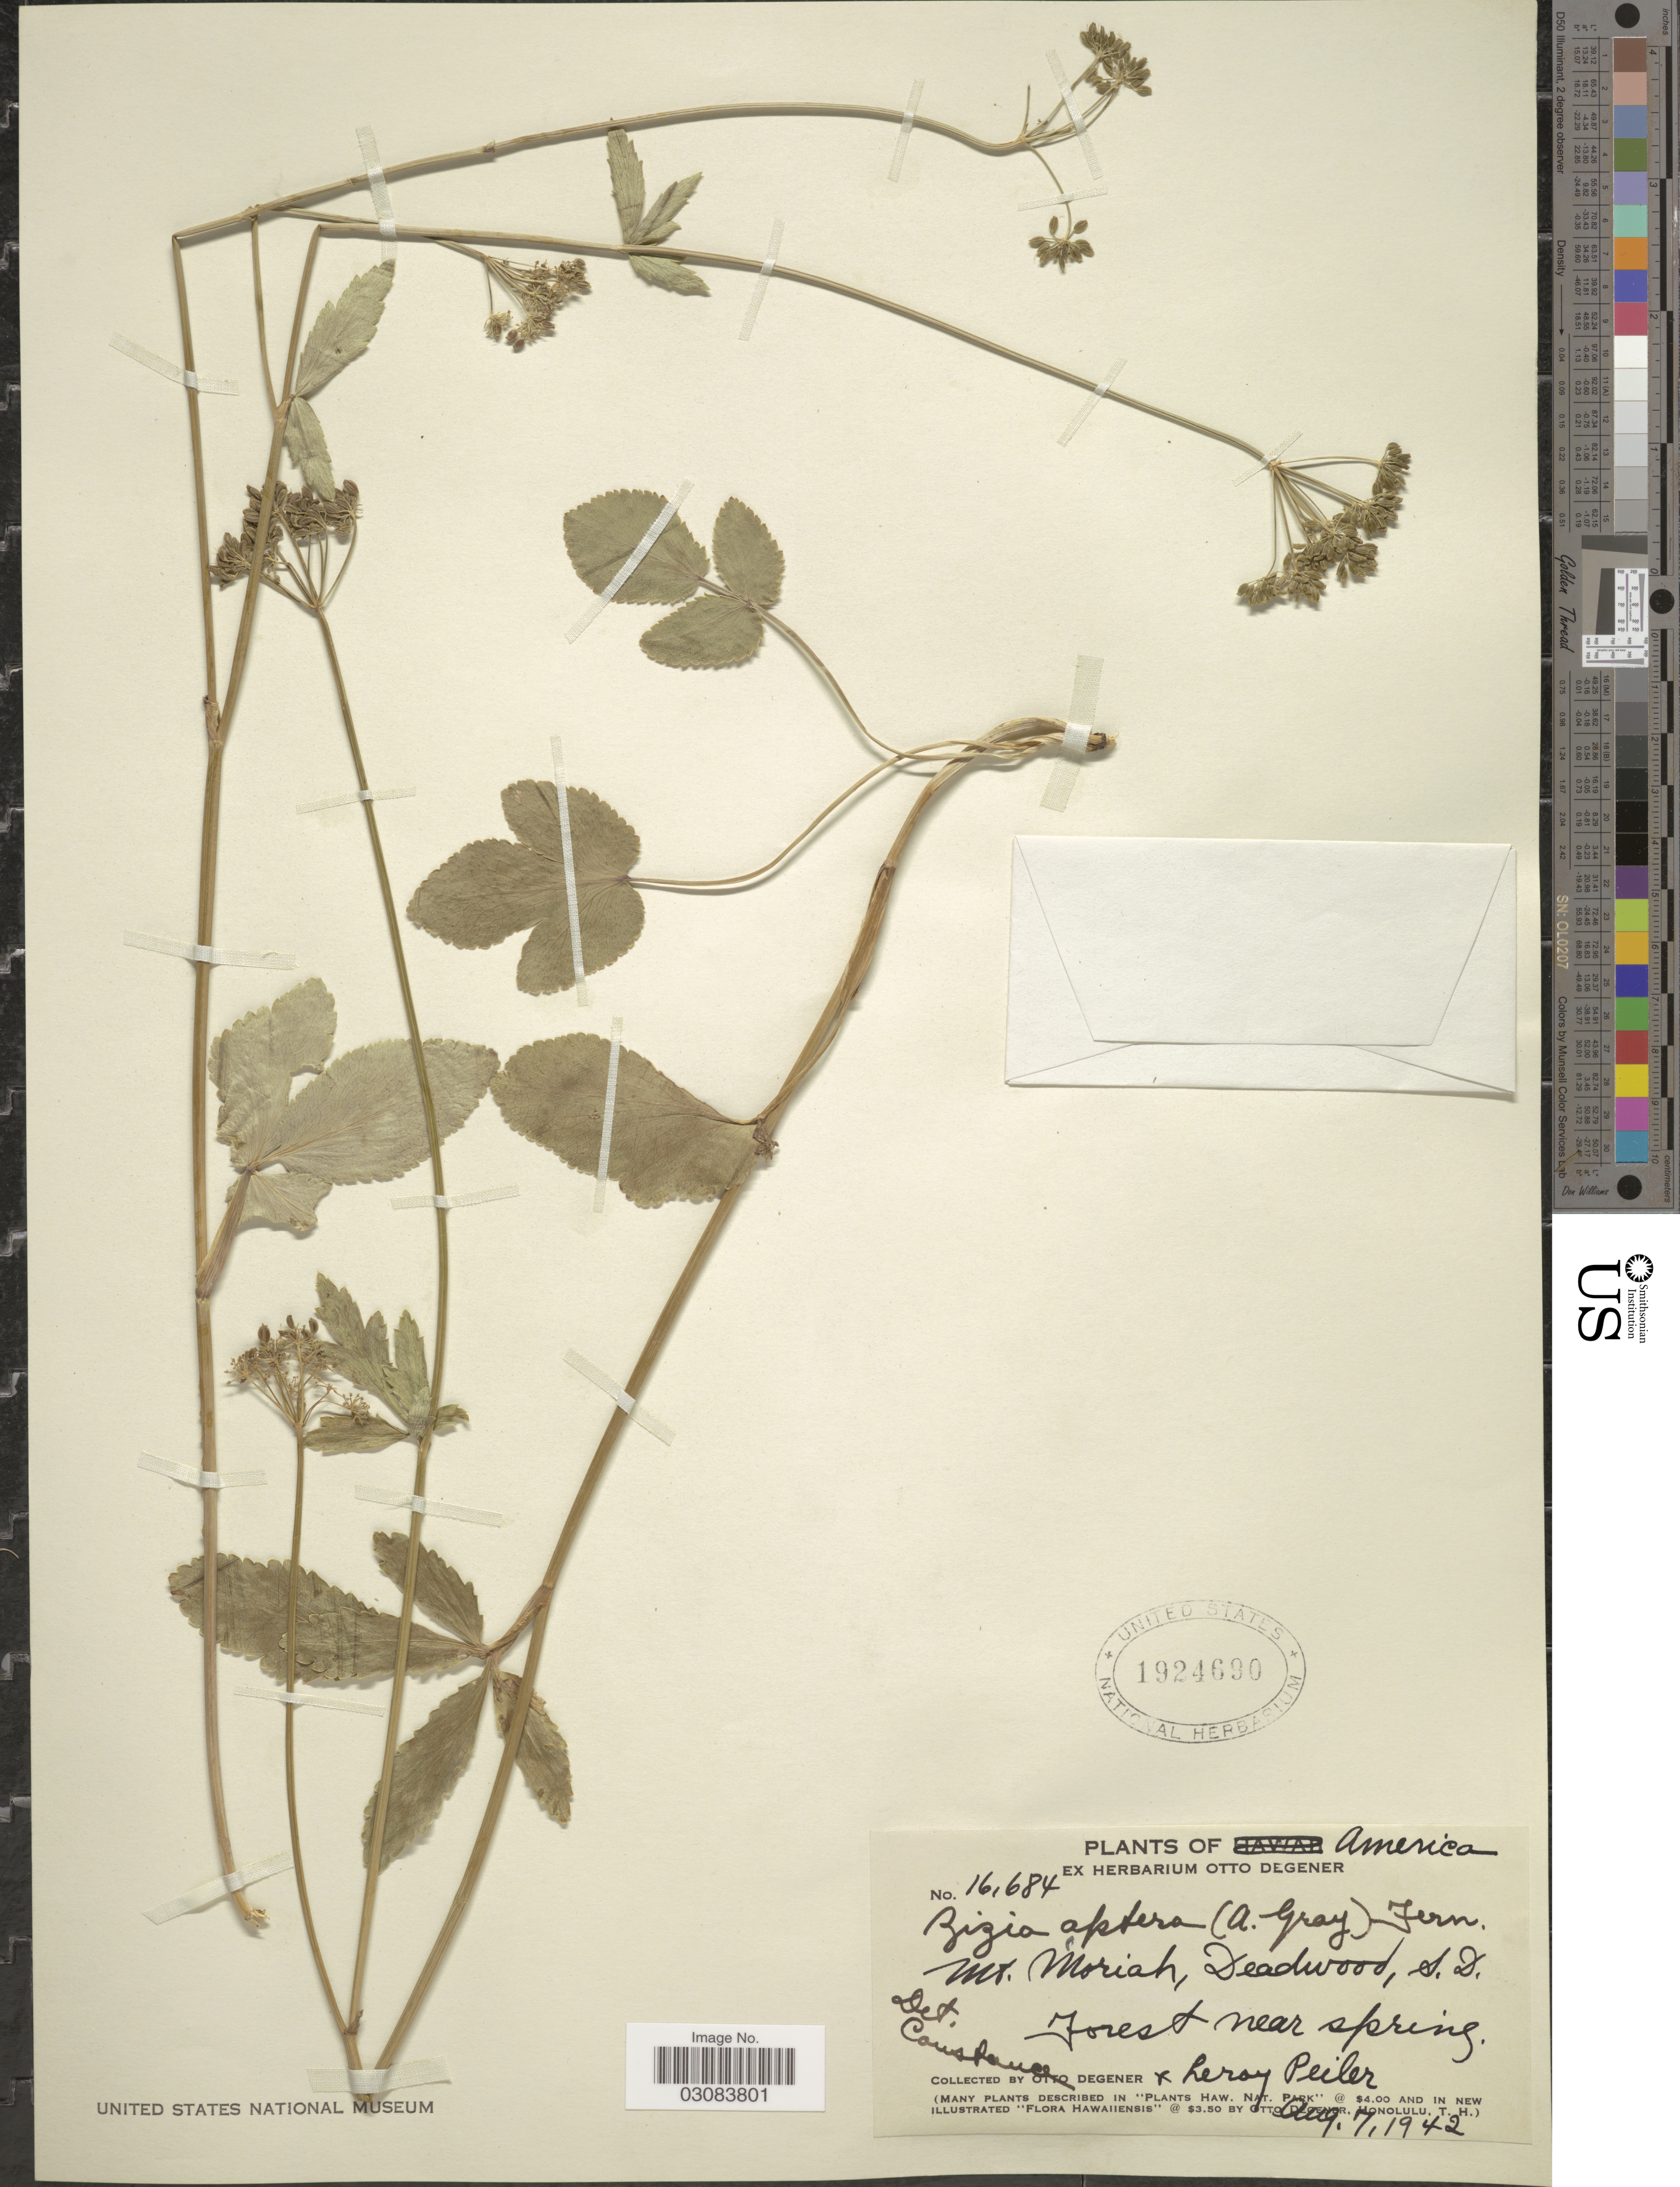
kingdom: Plantae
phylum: Tracheophyta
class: Magnoliopsida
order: Apiales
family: Apiaceae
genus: Zizia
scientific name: Zizia aptera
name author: (A. Gray) Fernald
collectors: O. Degener & L. Peiler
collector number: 16684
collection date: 1942-08-07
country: United States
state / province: South Dakota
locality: Mt. Moriah, Deadwood. Forest near spring.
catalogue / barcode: US 1924690